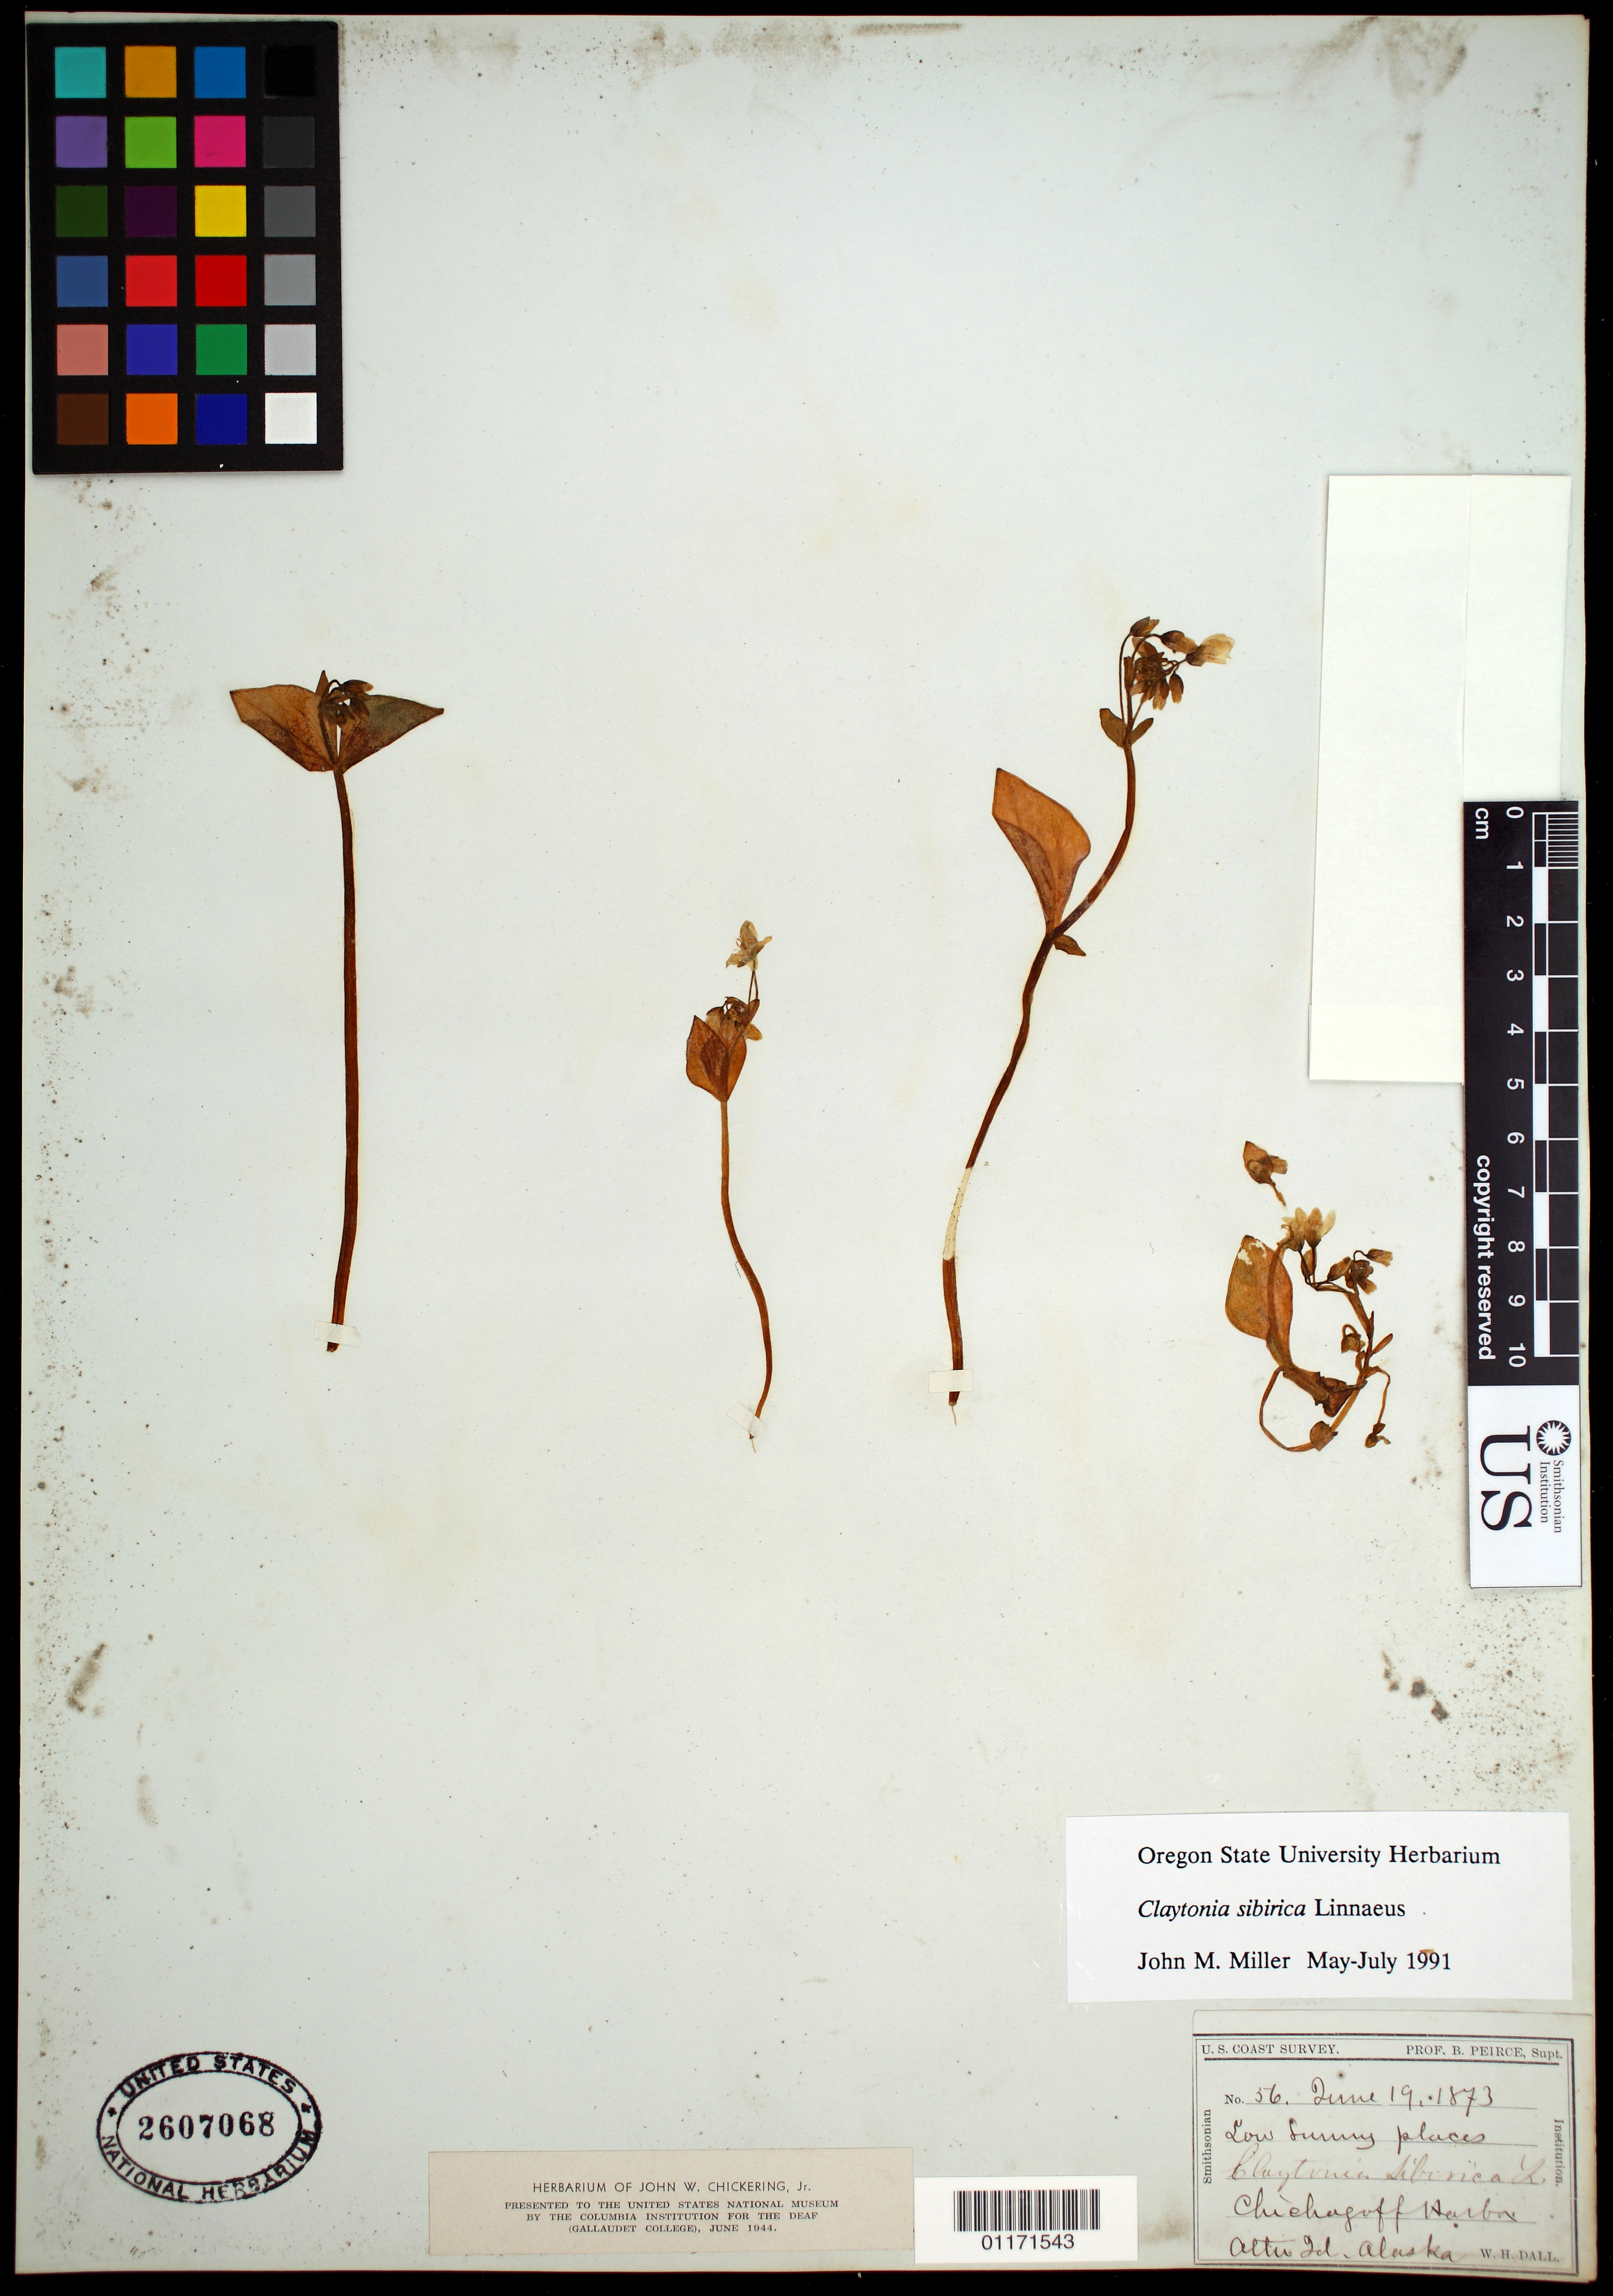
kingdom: Plantae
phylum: Tracheophyta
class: Magnoliopsida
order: Caryophyllales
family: Montiaceae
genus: Claytonia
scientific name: Claytonia sibirica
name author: L.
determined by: Miller, John M.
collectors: W. Dall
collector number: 56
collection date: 1873-06-19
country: United States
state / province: Alaska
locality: Chichagof Harbor.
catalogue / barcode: US 2607068